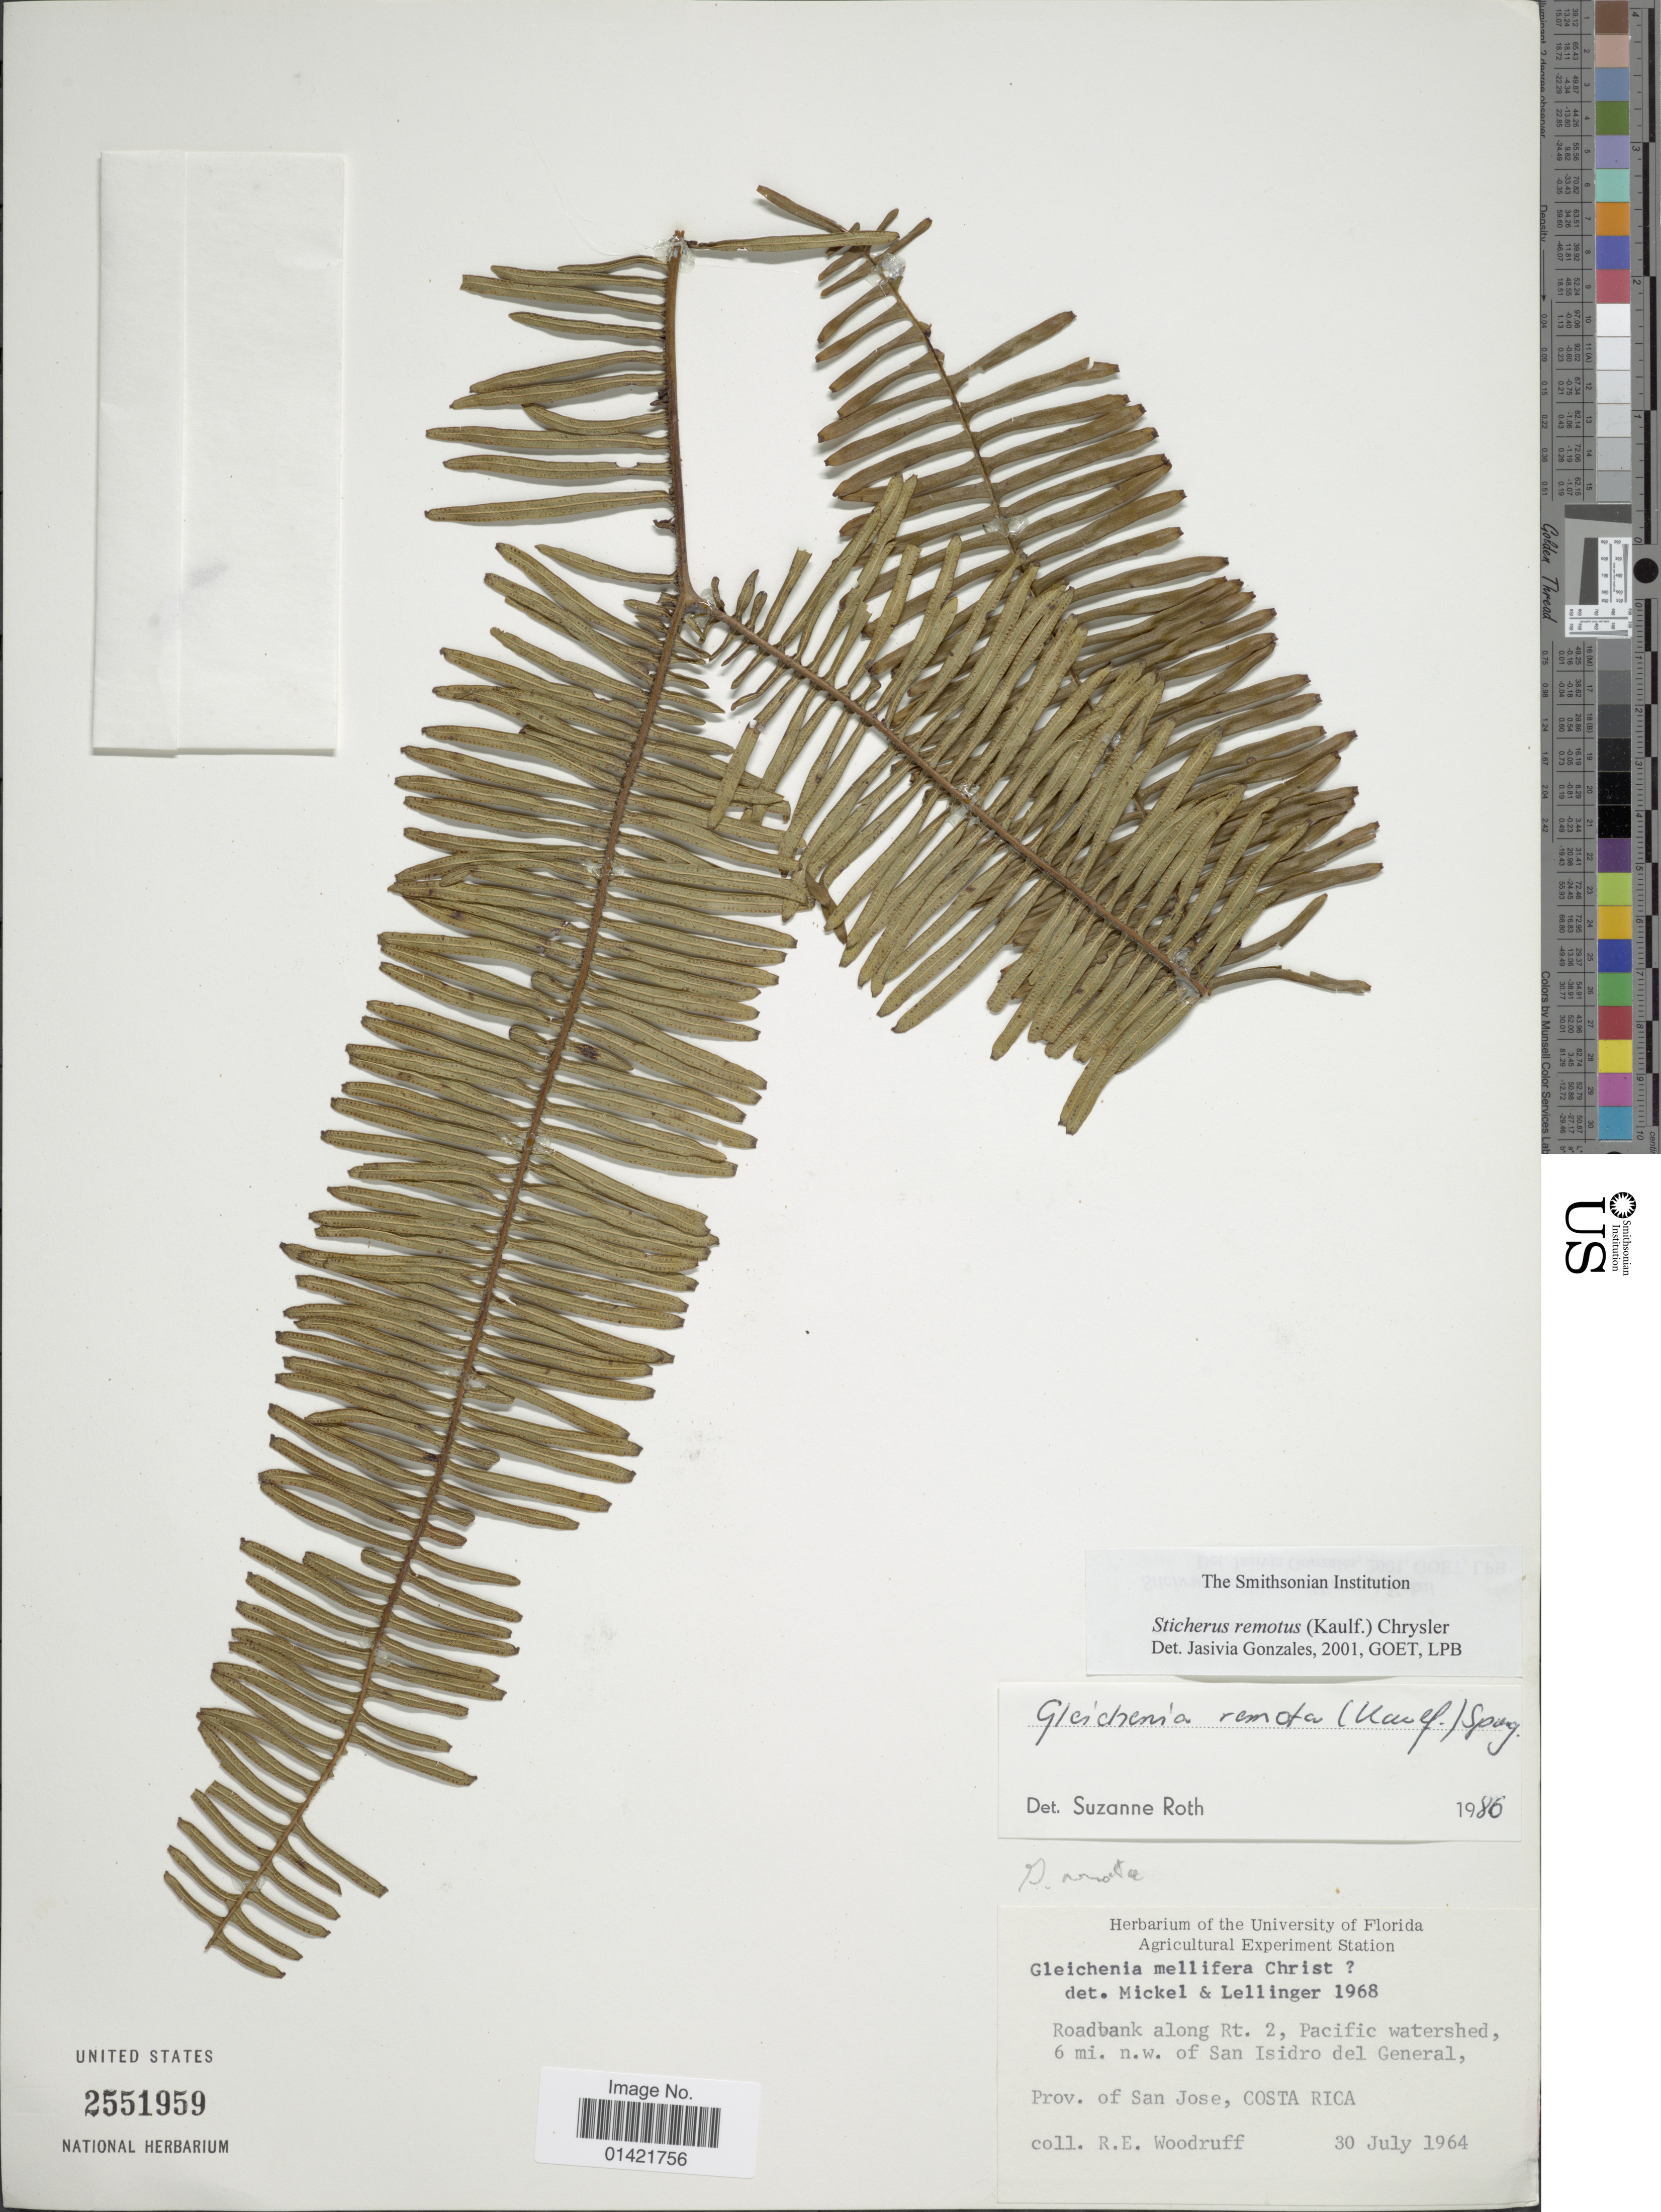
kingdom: Plantae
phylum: Tracheophyta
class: Polypodiopsida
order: Gleicheniales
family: Gleicheniaceae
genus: Sticherus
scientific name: Sticherus remotus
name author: (Kaulf.) Chrysler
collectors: R. Woodruff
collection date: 1964-07-30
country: Costa Rica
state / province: San José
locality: Roadbank along Rte. 2, Pacific watershed, 6 mi. n.w. of San Isidro del General.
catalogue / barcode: US 2551959